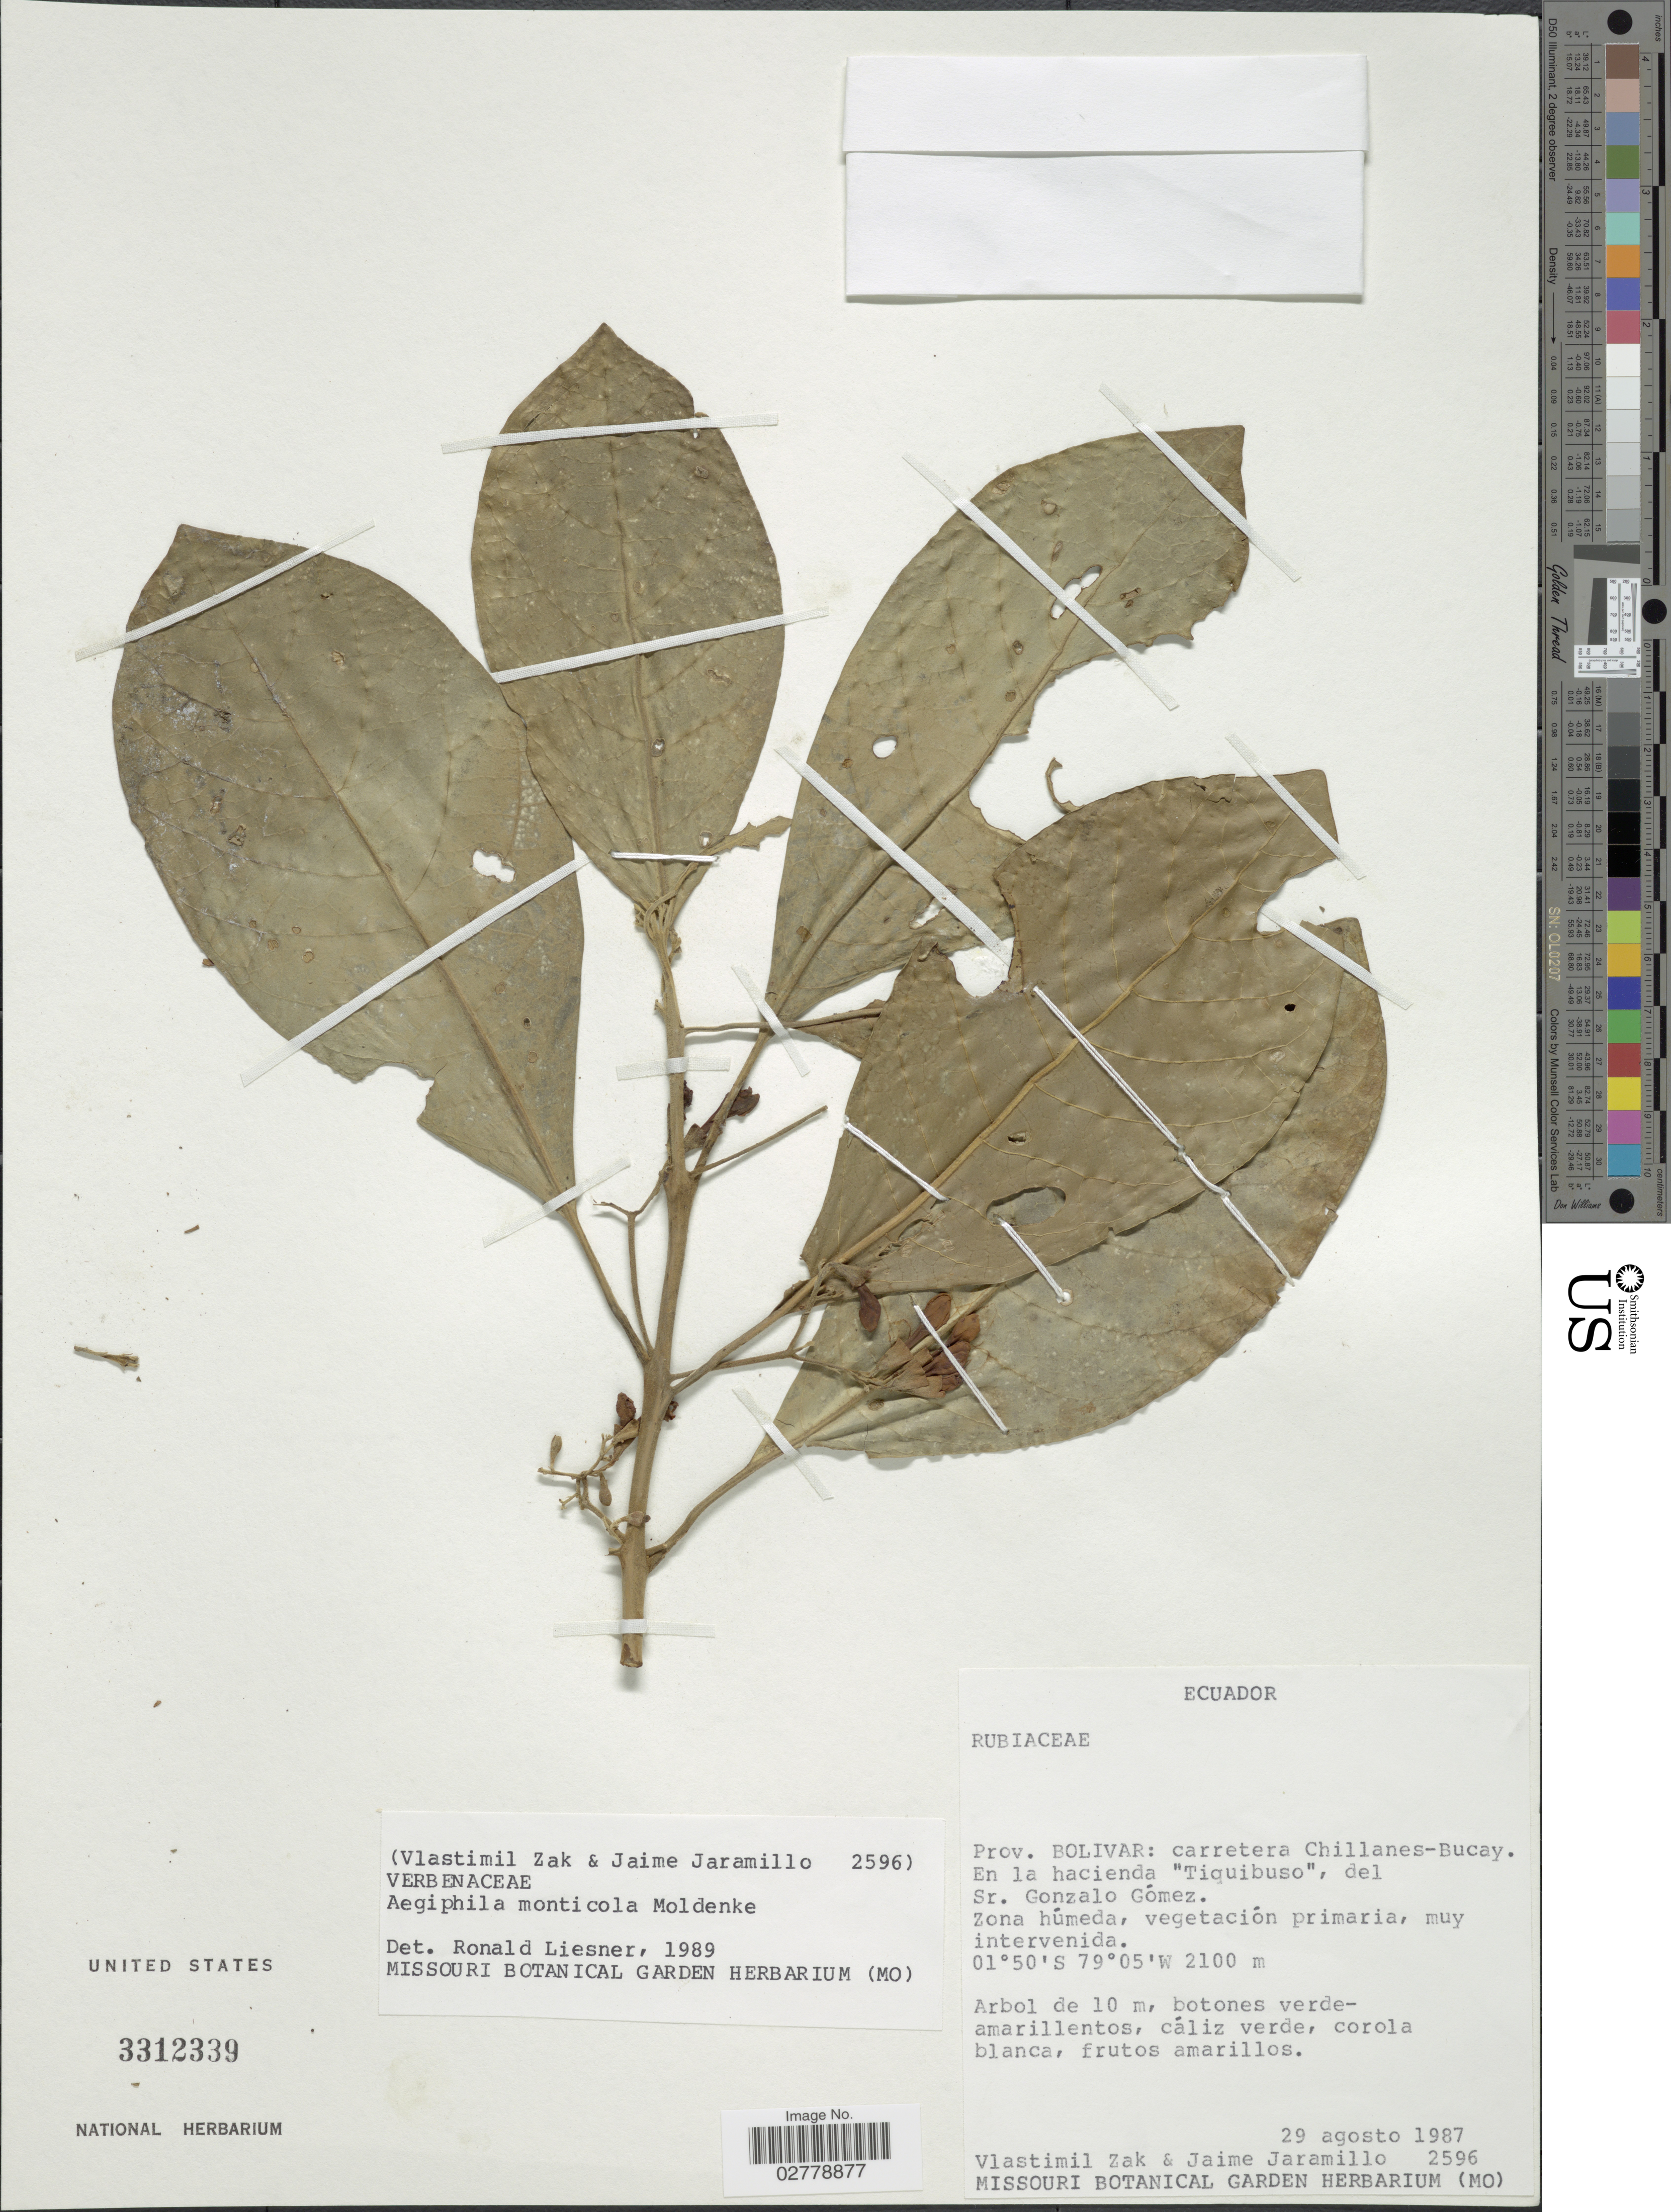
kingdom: Plantae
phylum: Tracheophyta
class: Magnoliopsida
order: Lamiales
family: Lamiaceae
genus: Aegiphila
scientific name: Aegiphila monticola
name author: Moldenke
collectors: V. Zak & J. Jaramillo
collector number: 2596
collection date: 1987-08-29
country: Ecuador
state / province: Bolívar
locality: Carretera Chillanes-Bucay. En la hacienda "Tiquibuso", del Sr. Gonzalo Gómez.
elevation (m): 2100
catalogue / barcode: US 3312339